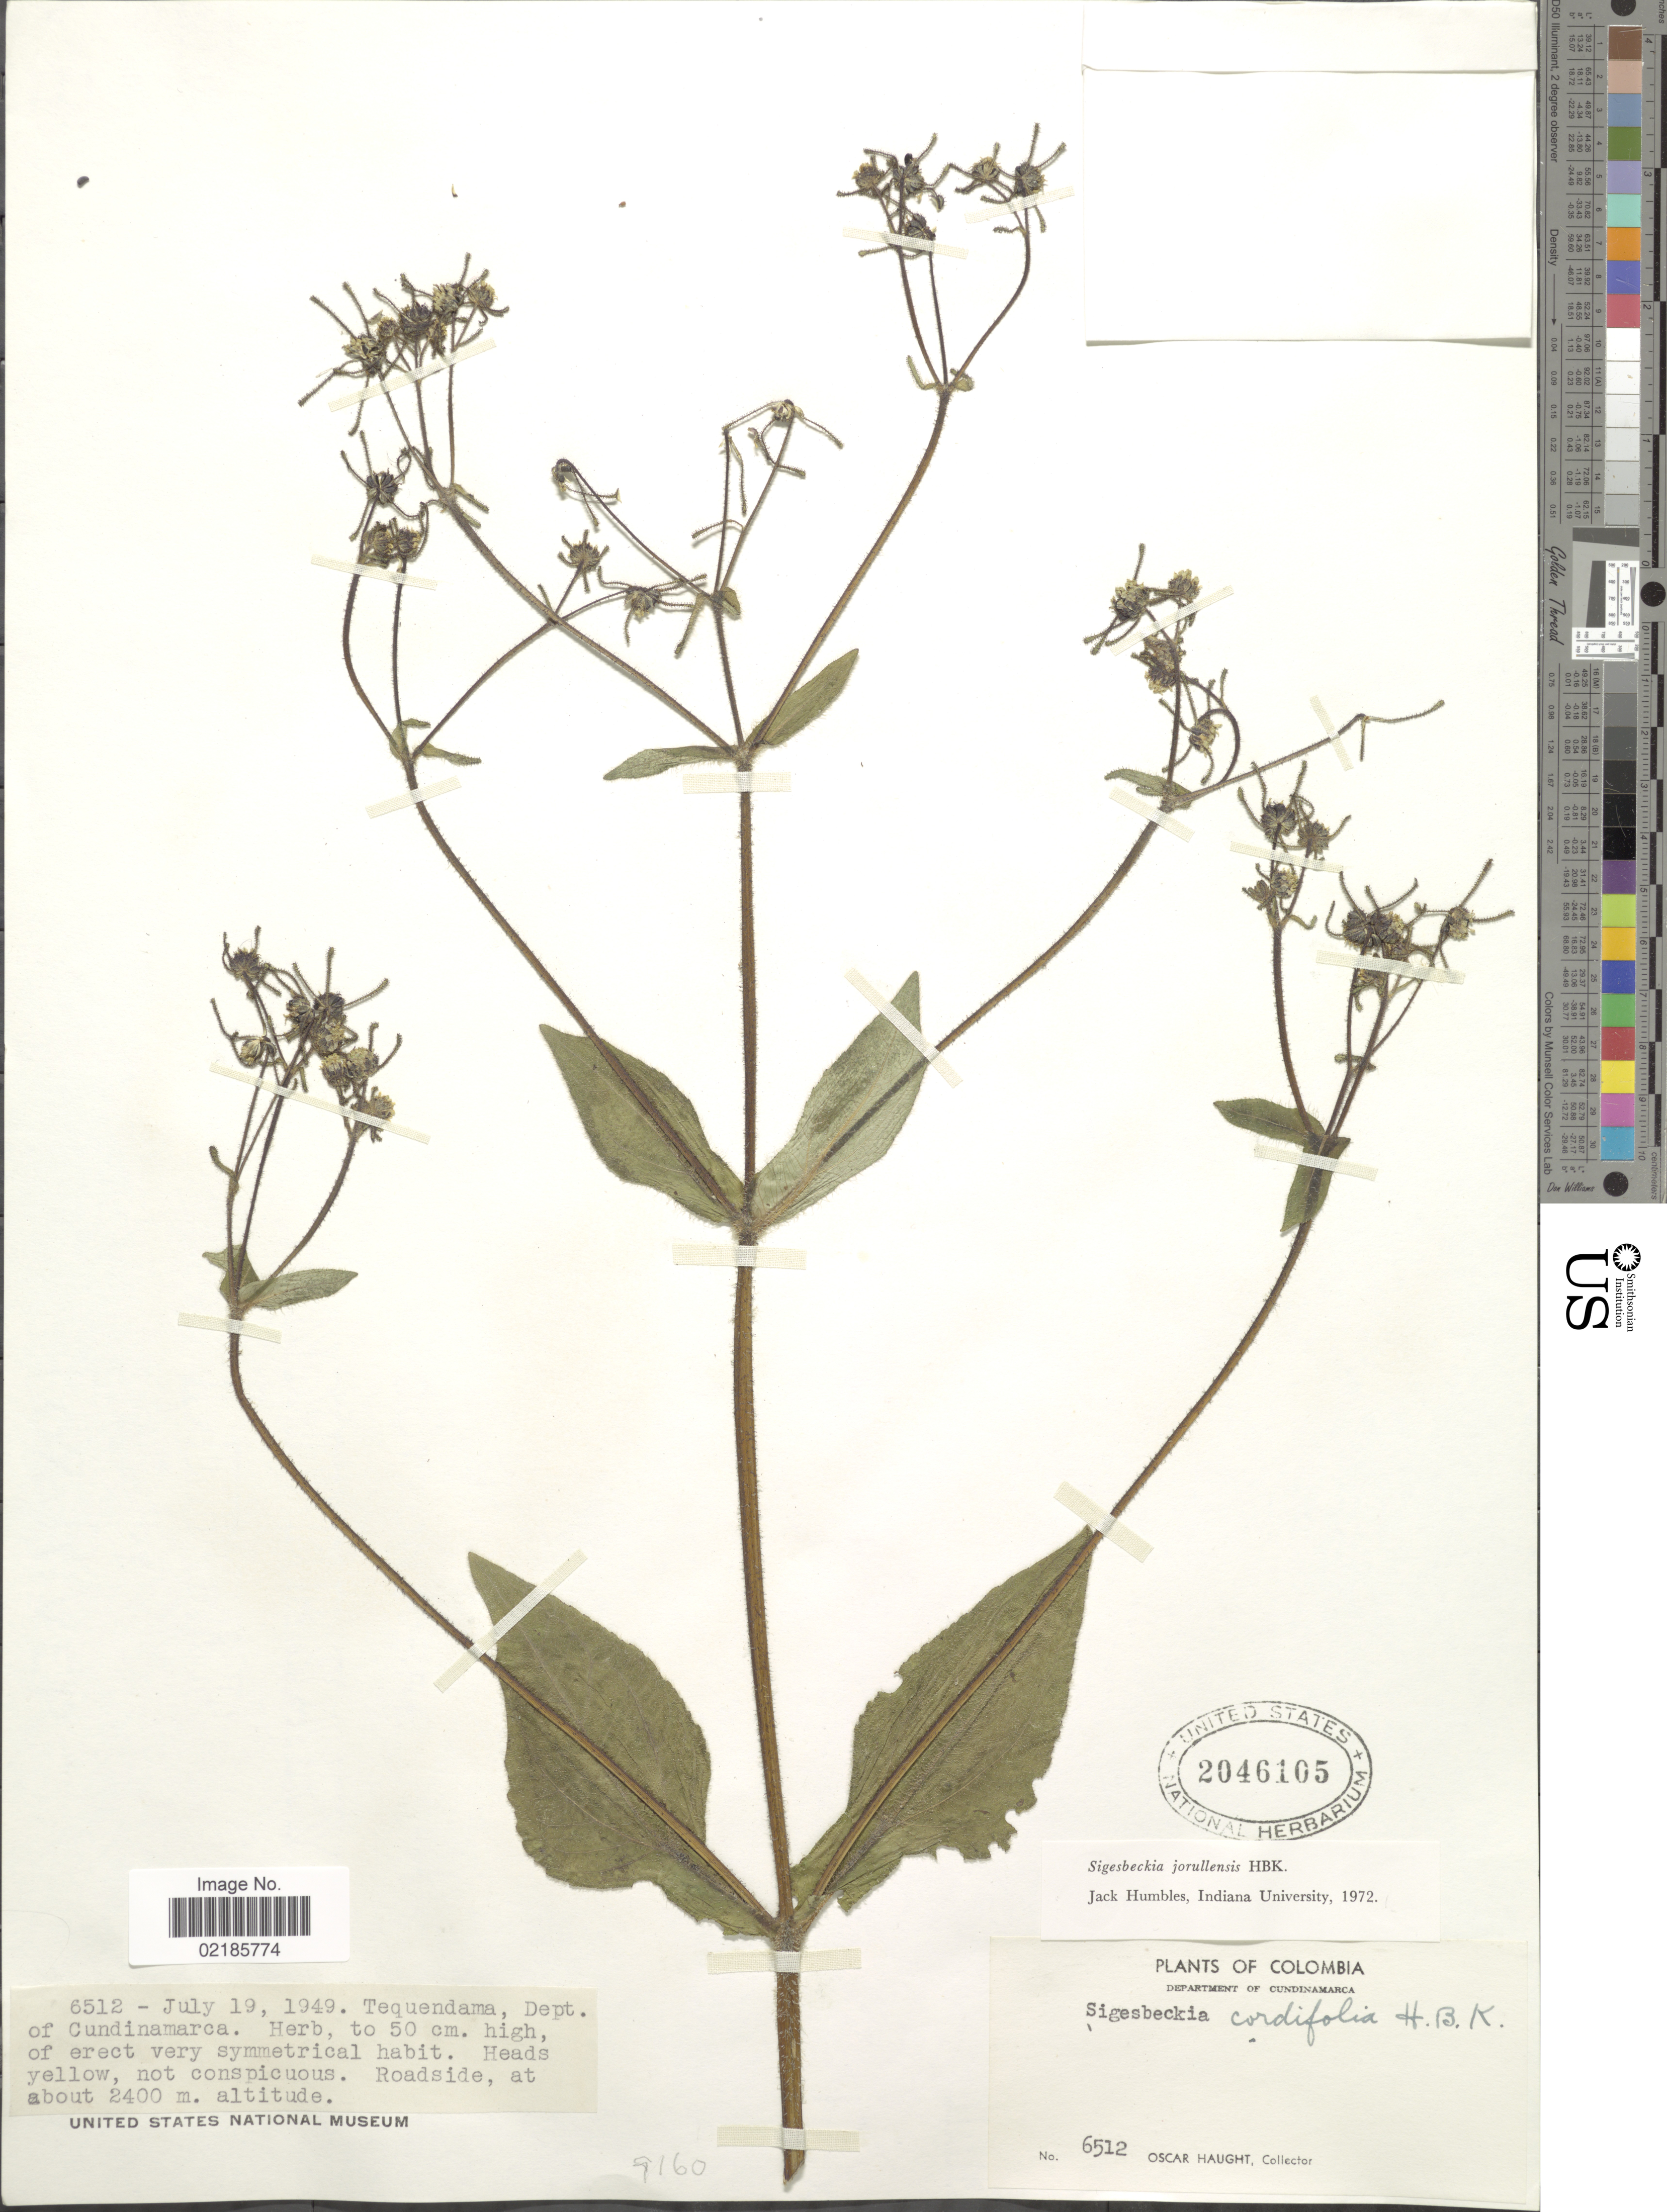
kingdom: Plantae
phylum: Tracheophyta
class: Magnoliopsida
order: Asterales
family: Asteraceae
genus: Sigesbeckia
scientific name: Sigesbeckia jorullensis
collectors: O. L. Haught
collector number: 6512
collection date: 1949-07-19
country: Colombia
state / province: Cundinamarca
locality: Tequendama, roadside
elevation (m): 2400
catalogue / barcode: US 2046105